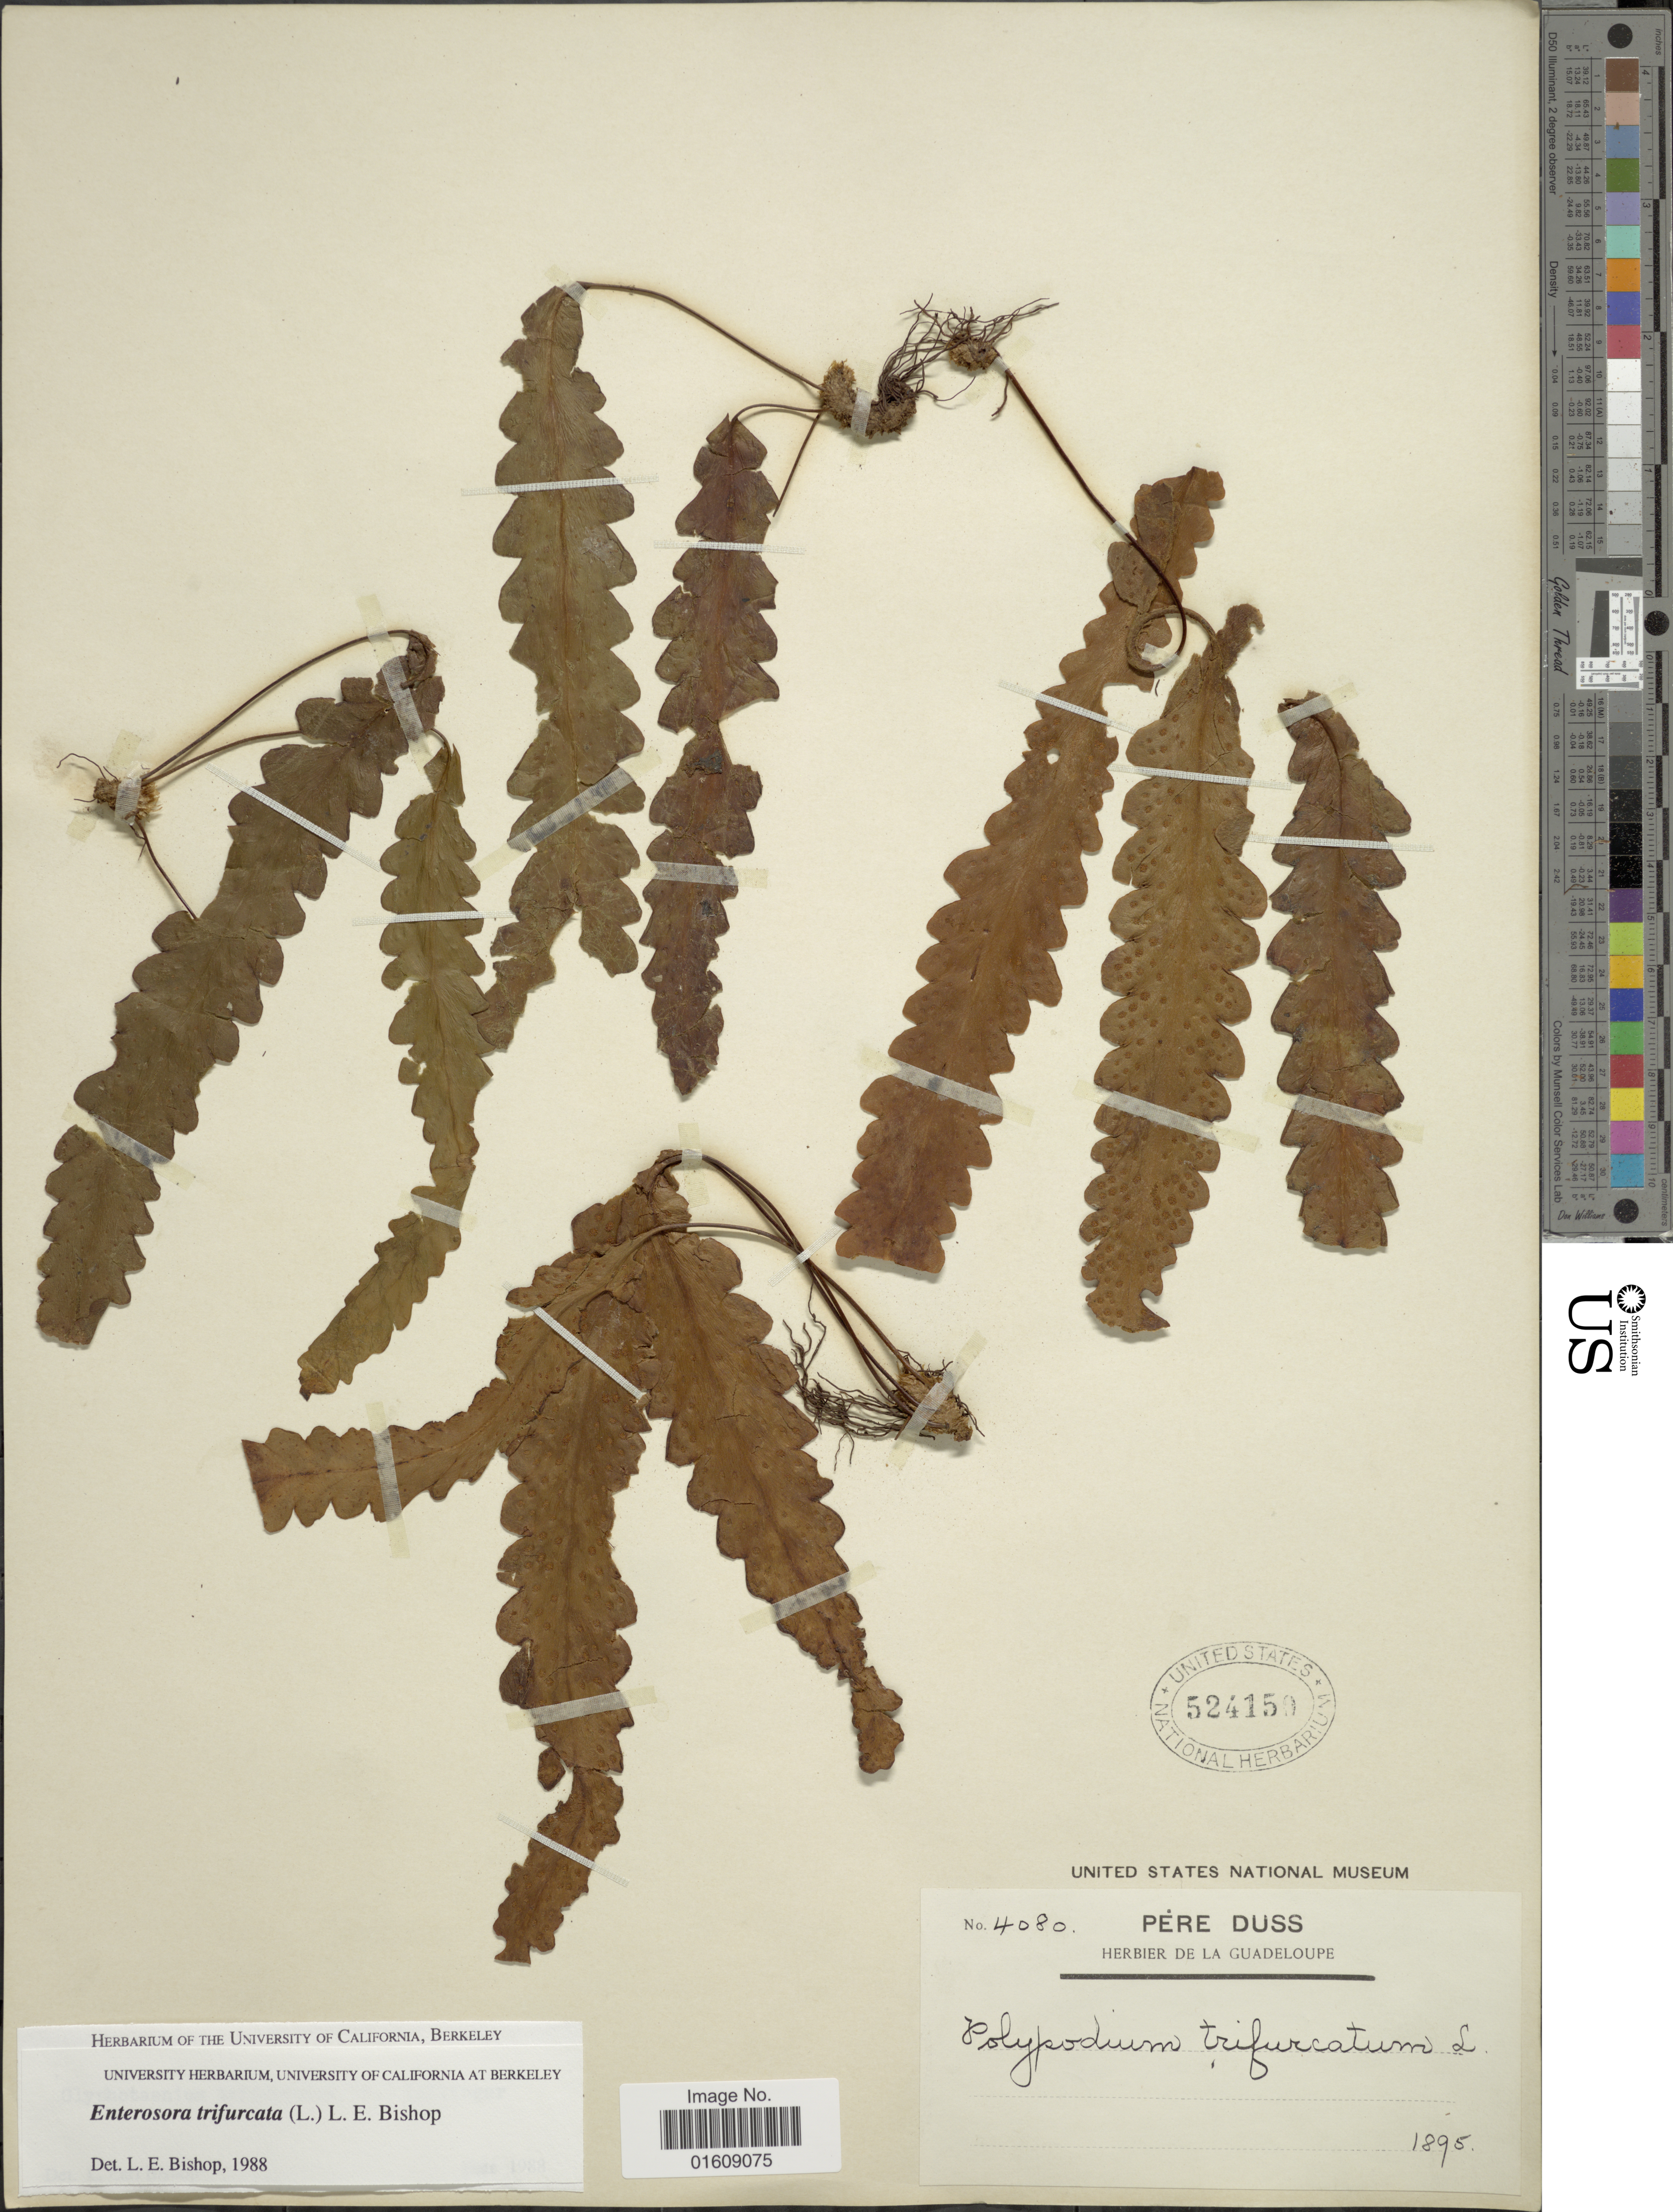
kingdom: Plantae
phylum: Tracheophyta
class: Polypodiopsida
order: Polypodiales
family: Polypodiaceae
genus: Enterosora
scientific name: Enterosora trifurcata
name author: (L.) L.E. Bishop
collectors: Père Duss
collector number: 4080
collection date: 1895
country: Guadeloupe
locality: Guadeloupe.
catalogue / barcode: US 524159